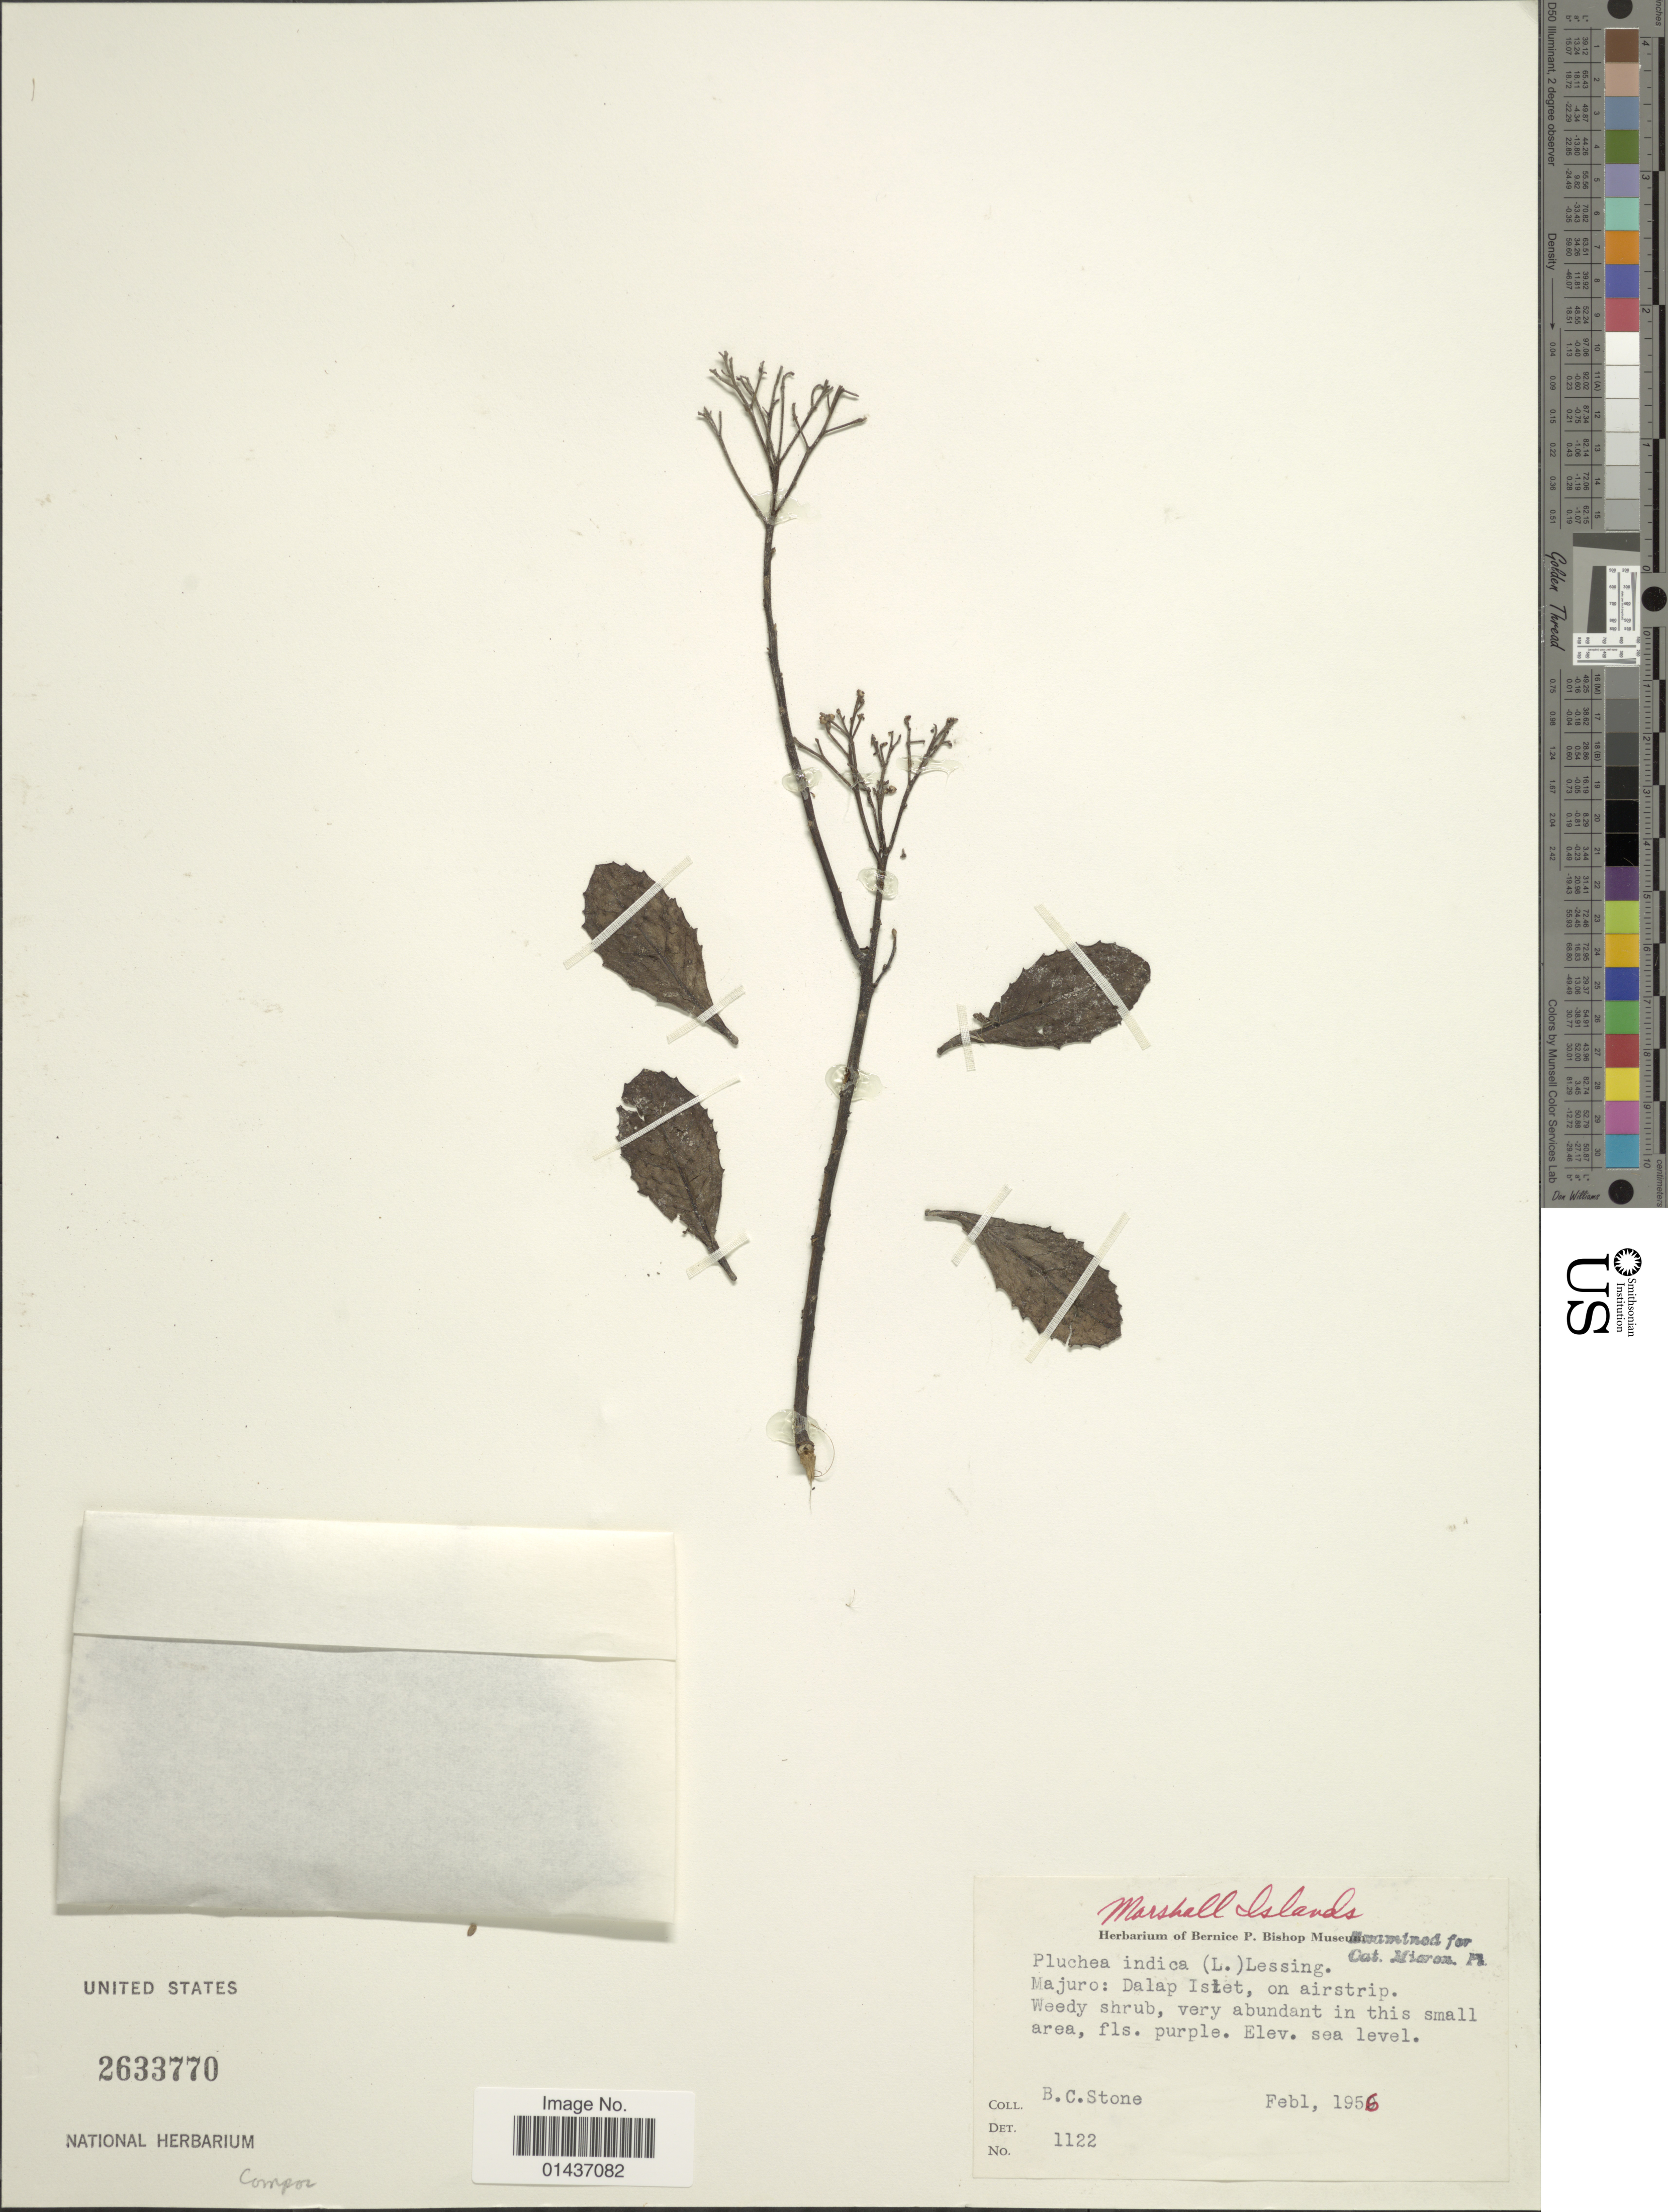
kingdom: Plantae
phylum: Tracheophyta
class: Magnoliopsida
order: Asterales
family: Asteraceae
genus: Pluchea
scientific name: Pluchea indica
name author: (L.) Less.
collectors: B. C. Stone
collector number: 1122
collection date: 1956-02-01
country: Marshall Islands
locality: Majuro: Dalap Islet, on airstrip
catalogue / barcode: US 2633770